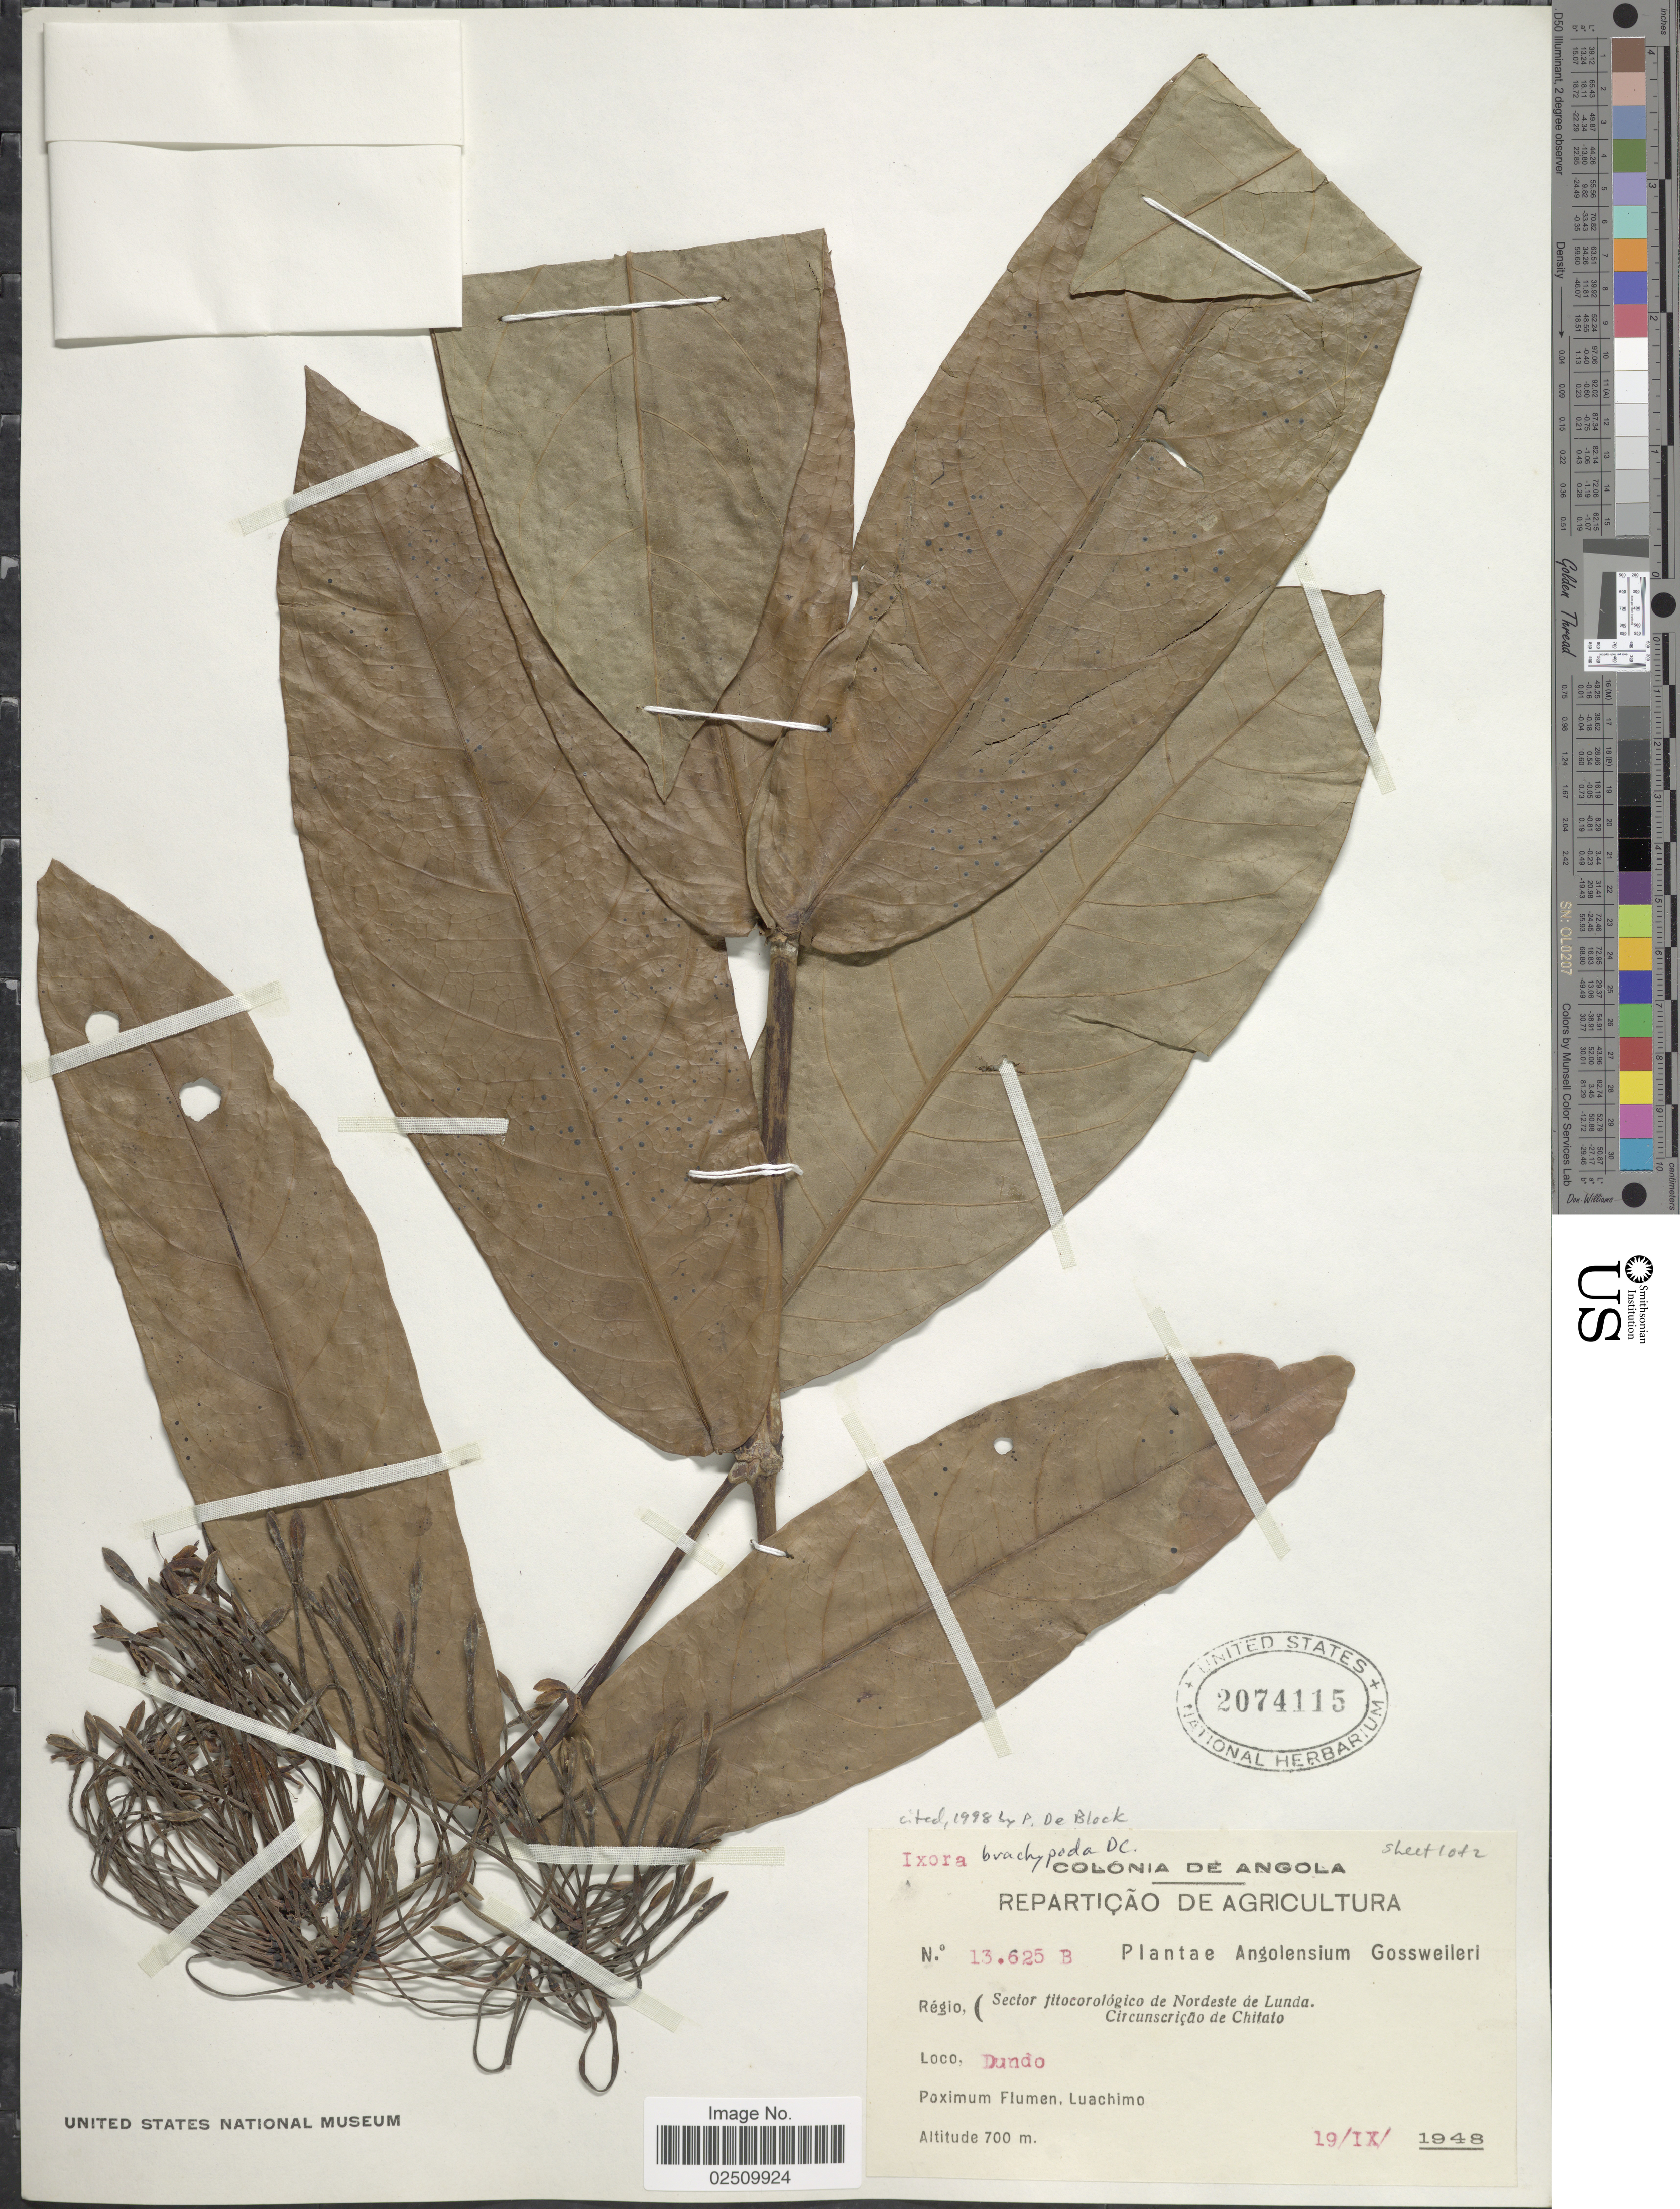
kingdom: Plantae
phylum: Tracheophyta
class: Magnoliopsida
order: Gentianales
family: Rubiaceae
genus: Ixora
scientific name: Ixora brachypoda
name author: DC.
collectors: -. Gossweiler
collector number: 13625B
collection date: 1948-09-19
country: Angola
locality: Regio, Sector fitocorologico de Nordeste de Lunda. Circunscricao de Chitato. Dundo.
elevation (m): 700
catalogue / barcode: US 2074115